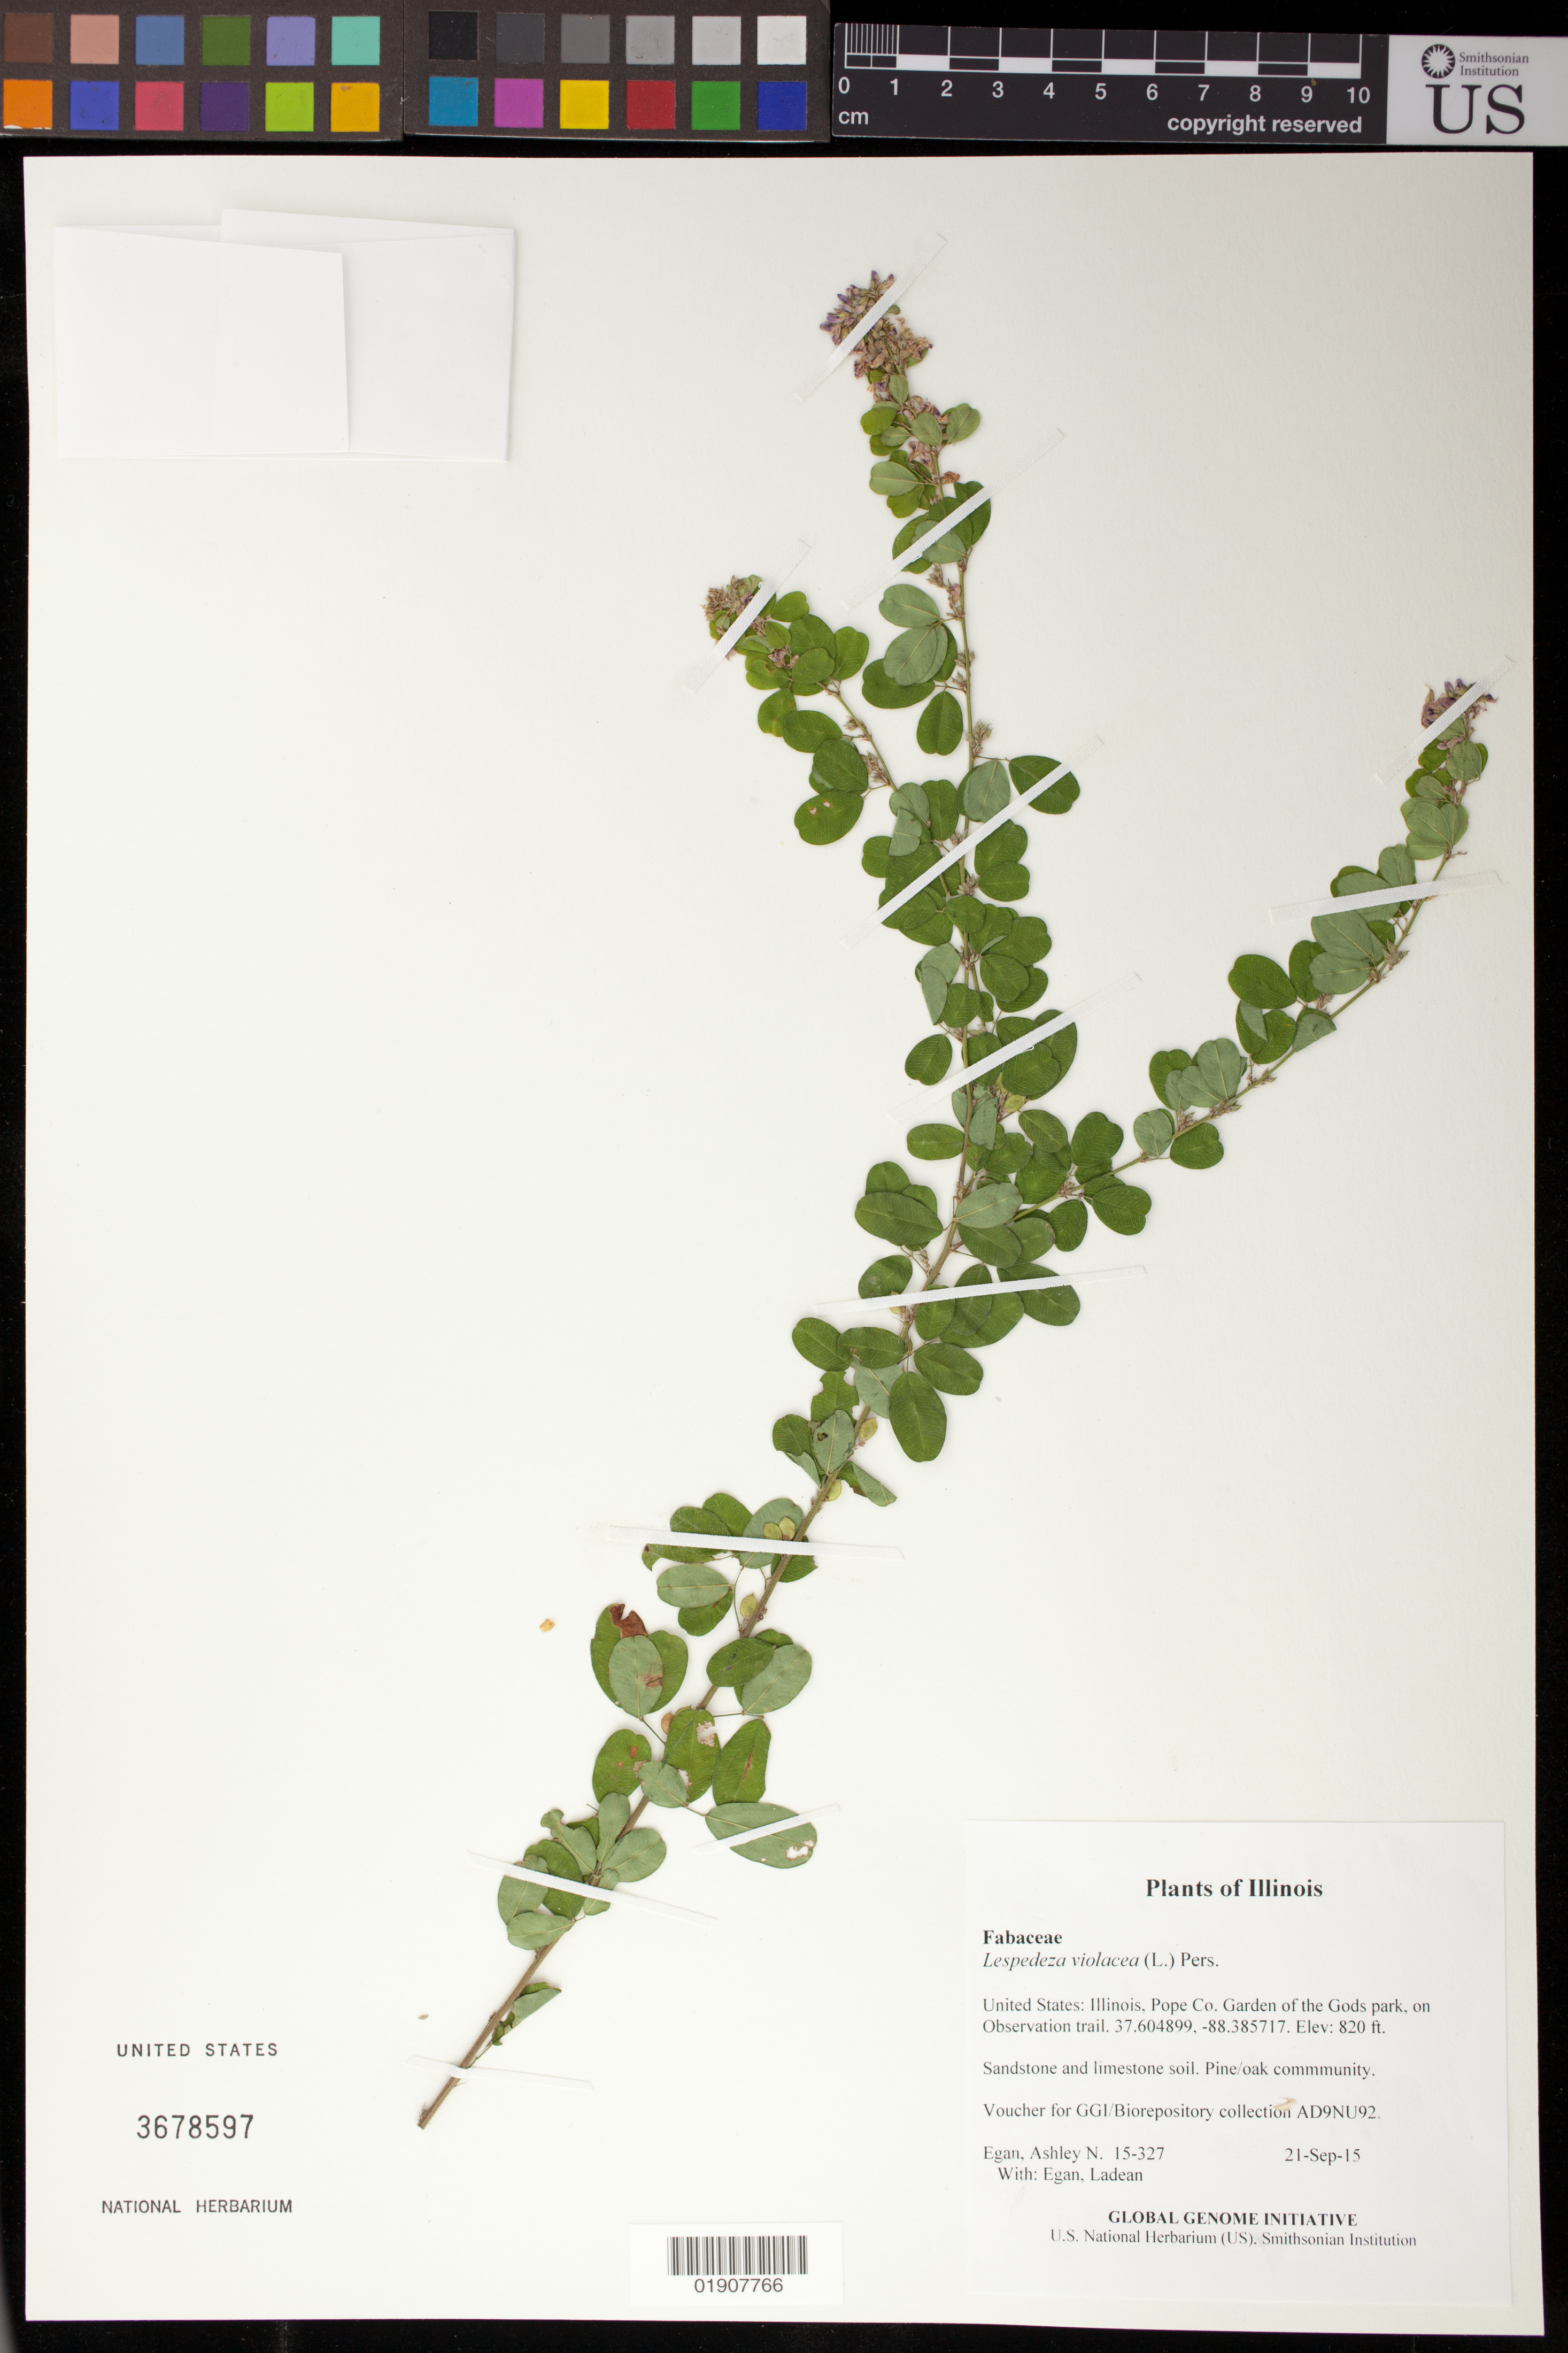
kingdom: Plantae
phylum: Tracheophyta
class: Magnoliopsida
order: Fabales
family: Fabaceae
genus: Lespedeza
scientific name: Lespedeza violacea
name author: (L.) Pers.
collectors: A. N. Egan & L. Egan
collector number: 15-327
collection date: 2015-09-21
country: United States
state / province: Illinois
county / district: Pope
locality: Garden of the Gods park, on Observation trail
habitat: Sandstone and limestone soil. Pine/oak commmunity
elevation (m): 250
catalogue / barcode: US 3678597